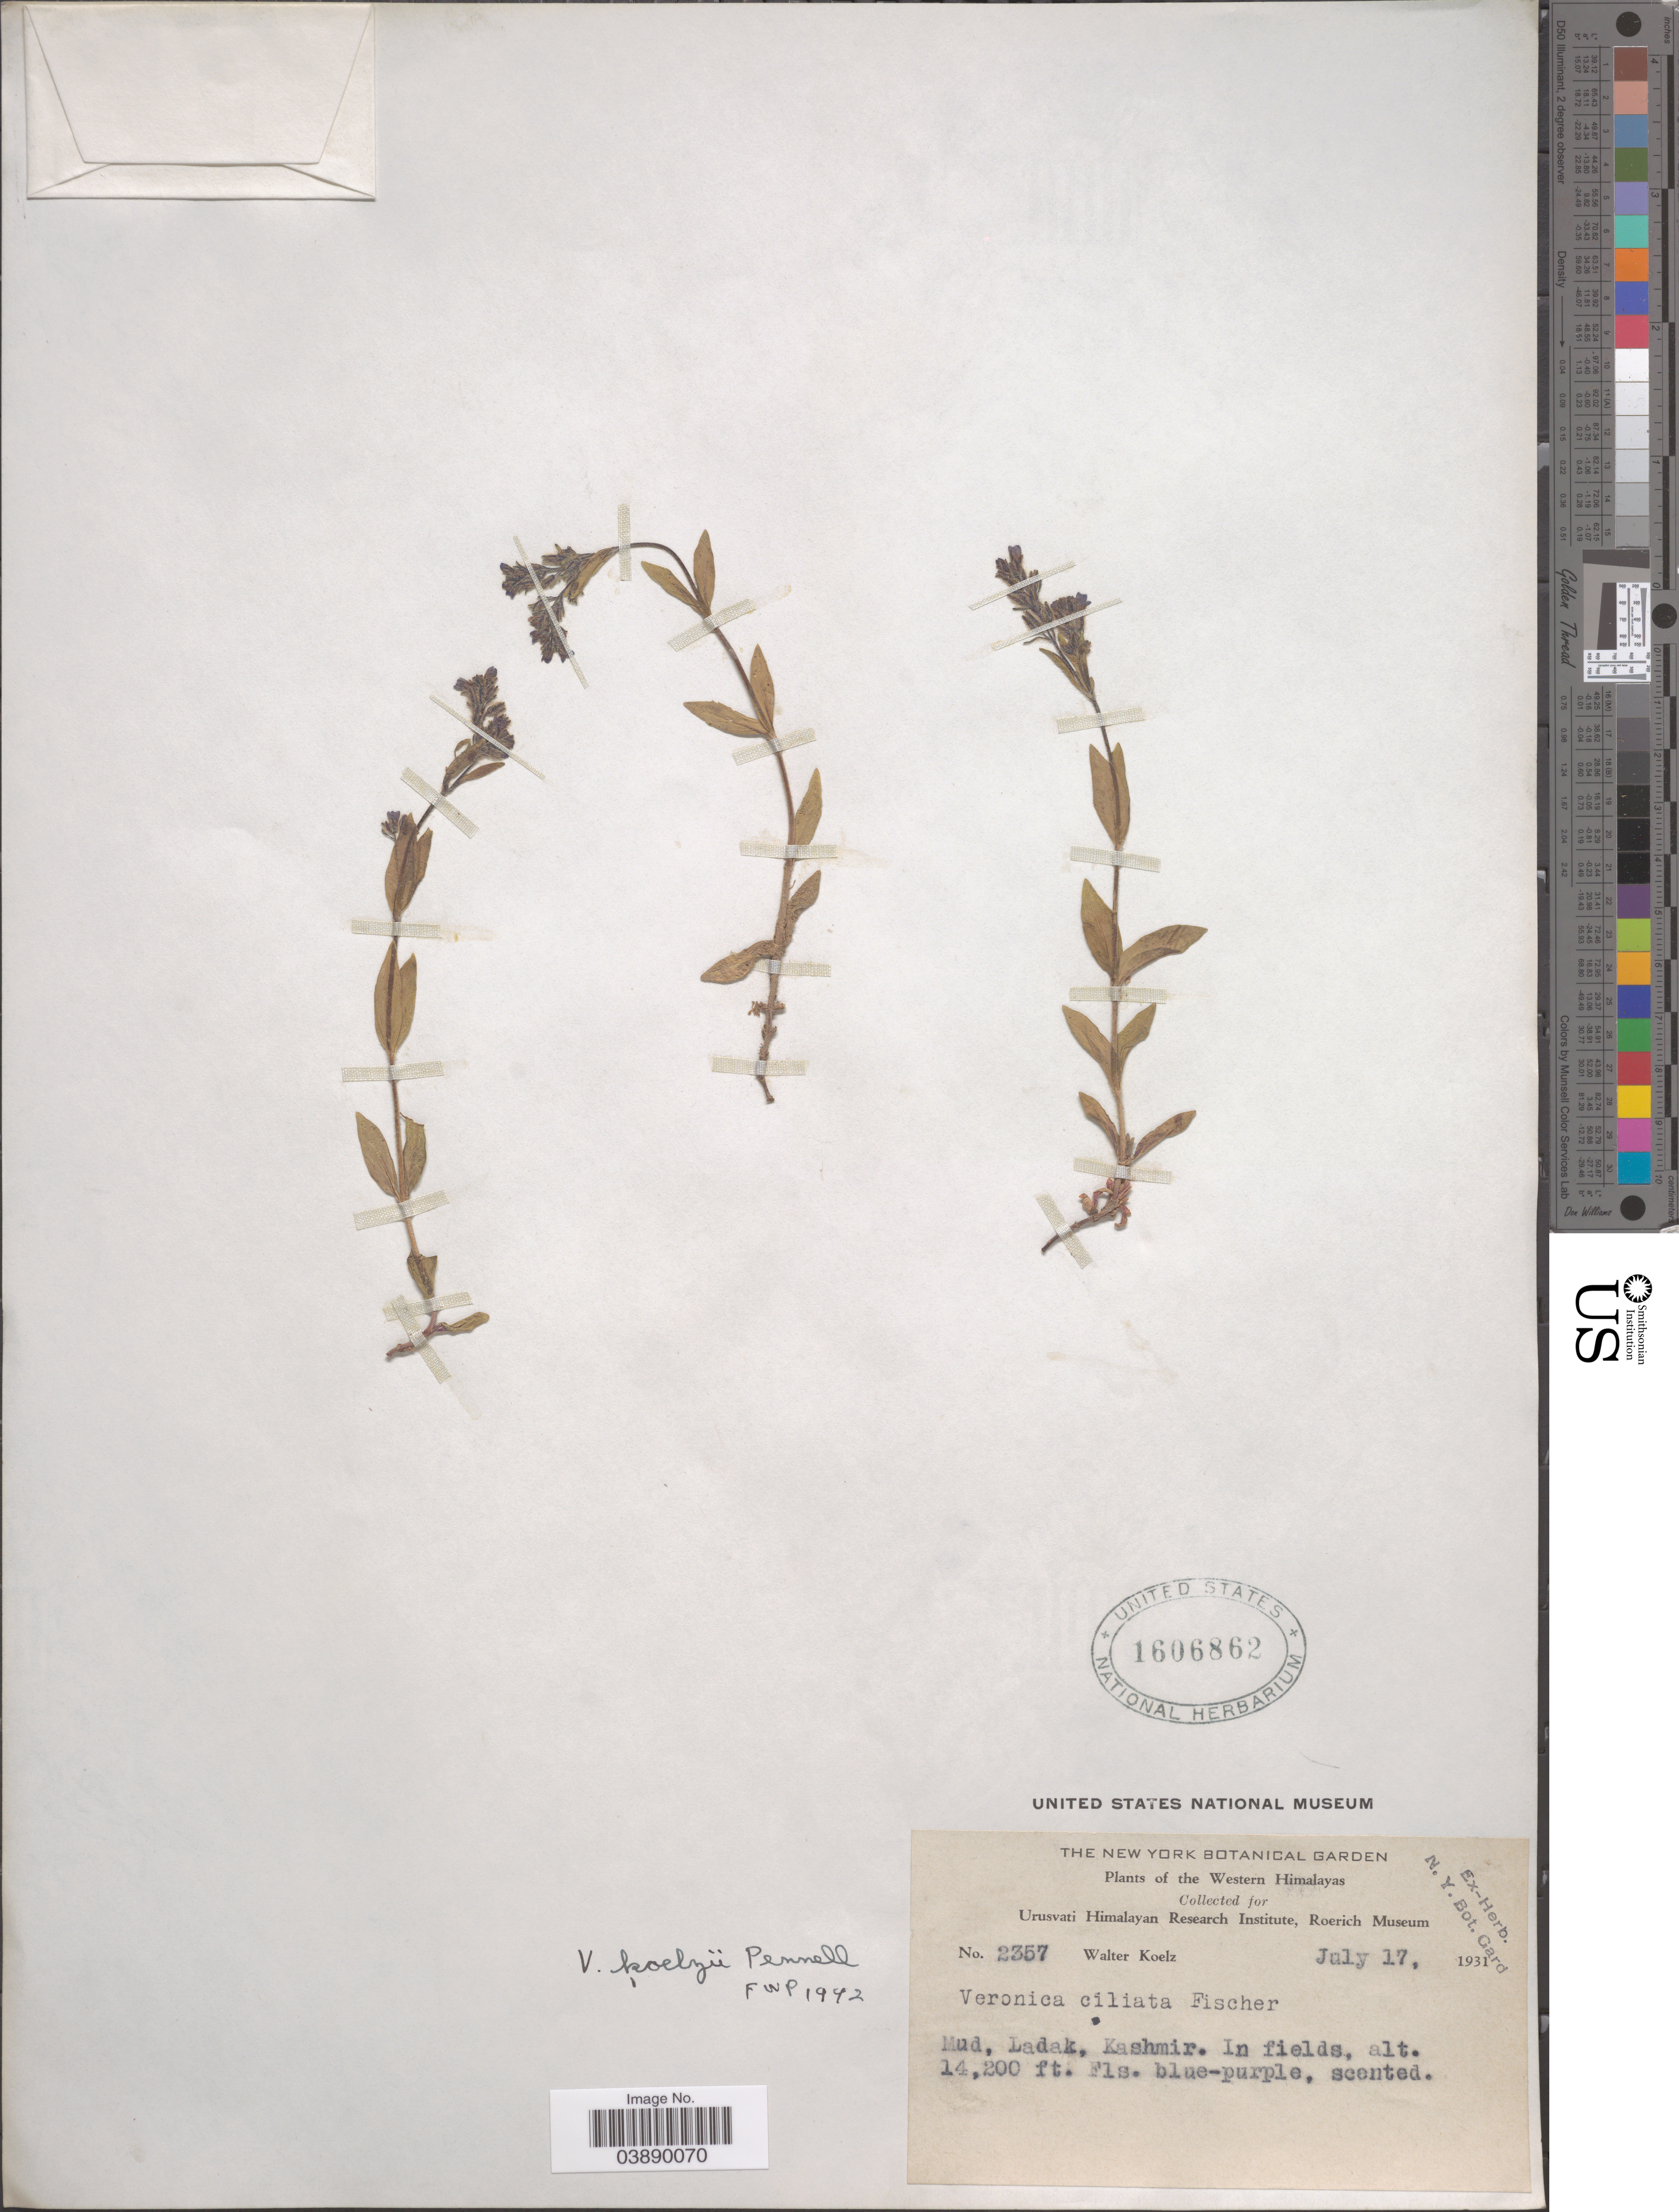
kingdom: Plantae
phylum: Tracheophyta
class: Magnoliopsida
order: Lamiales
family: Plantaginaceae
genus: Veronica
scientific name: Veronica koelzii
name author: Pennell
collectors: W. N. Koelz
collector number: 2357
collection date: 1931-07-17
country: India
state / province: Ladakh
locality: Western Himalayas. Mud, Ladak, Kashmir.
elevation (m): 4328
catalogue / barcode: US 1606862